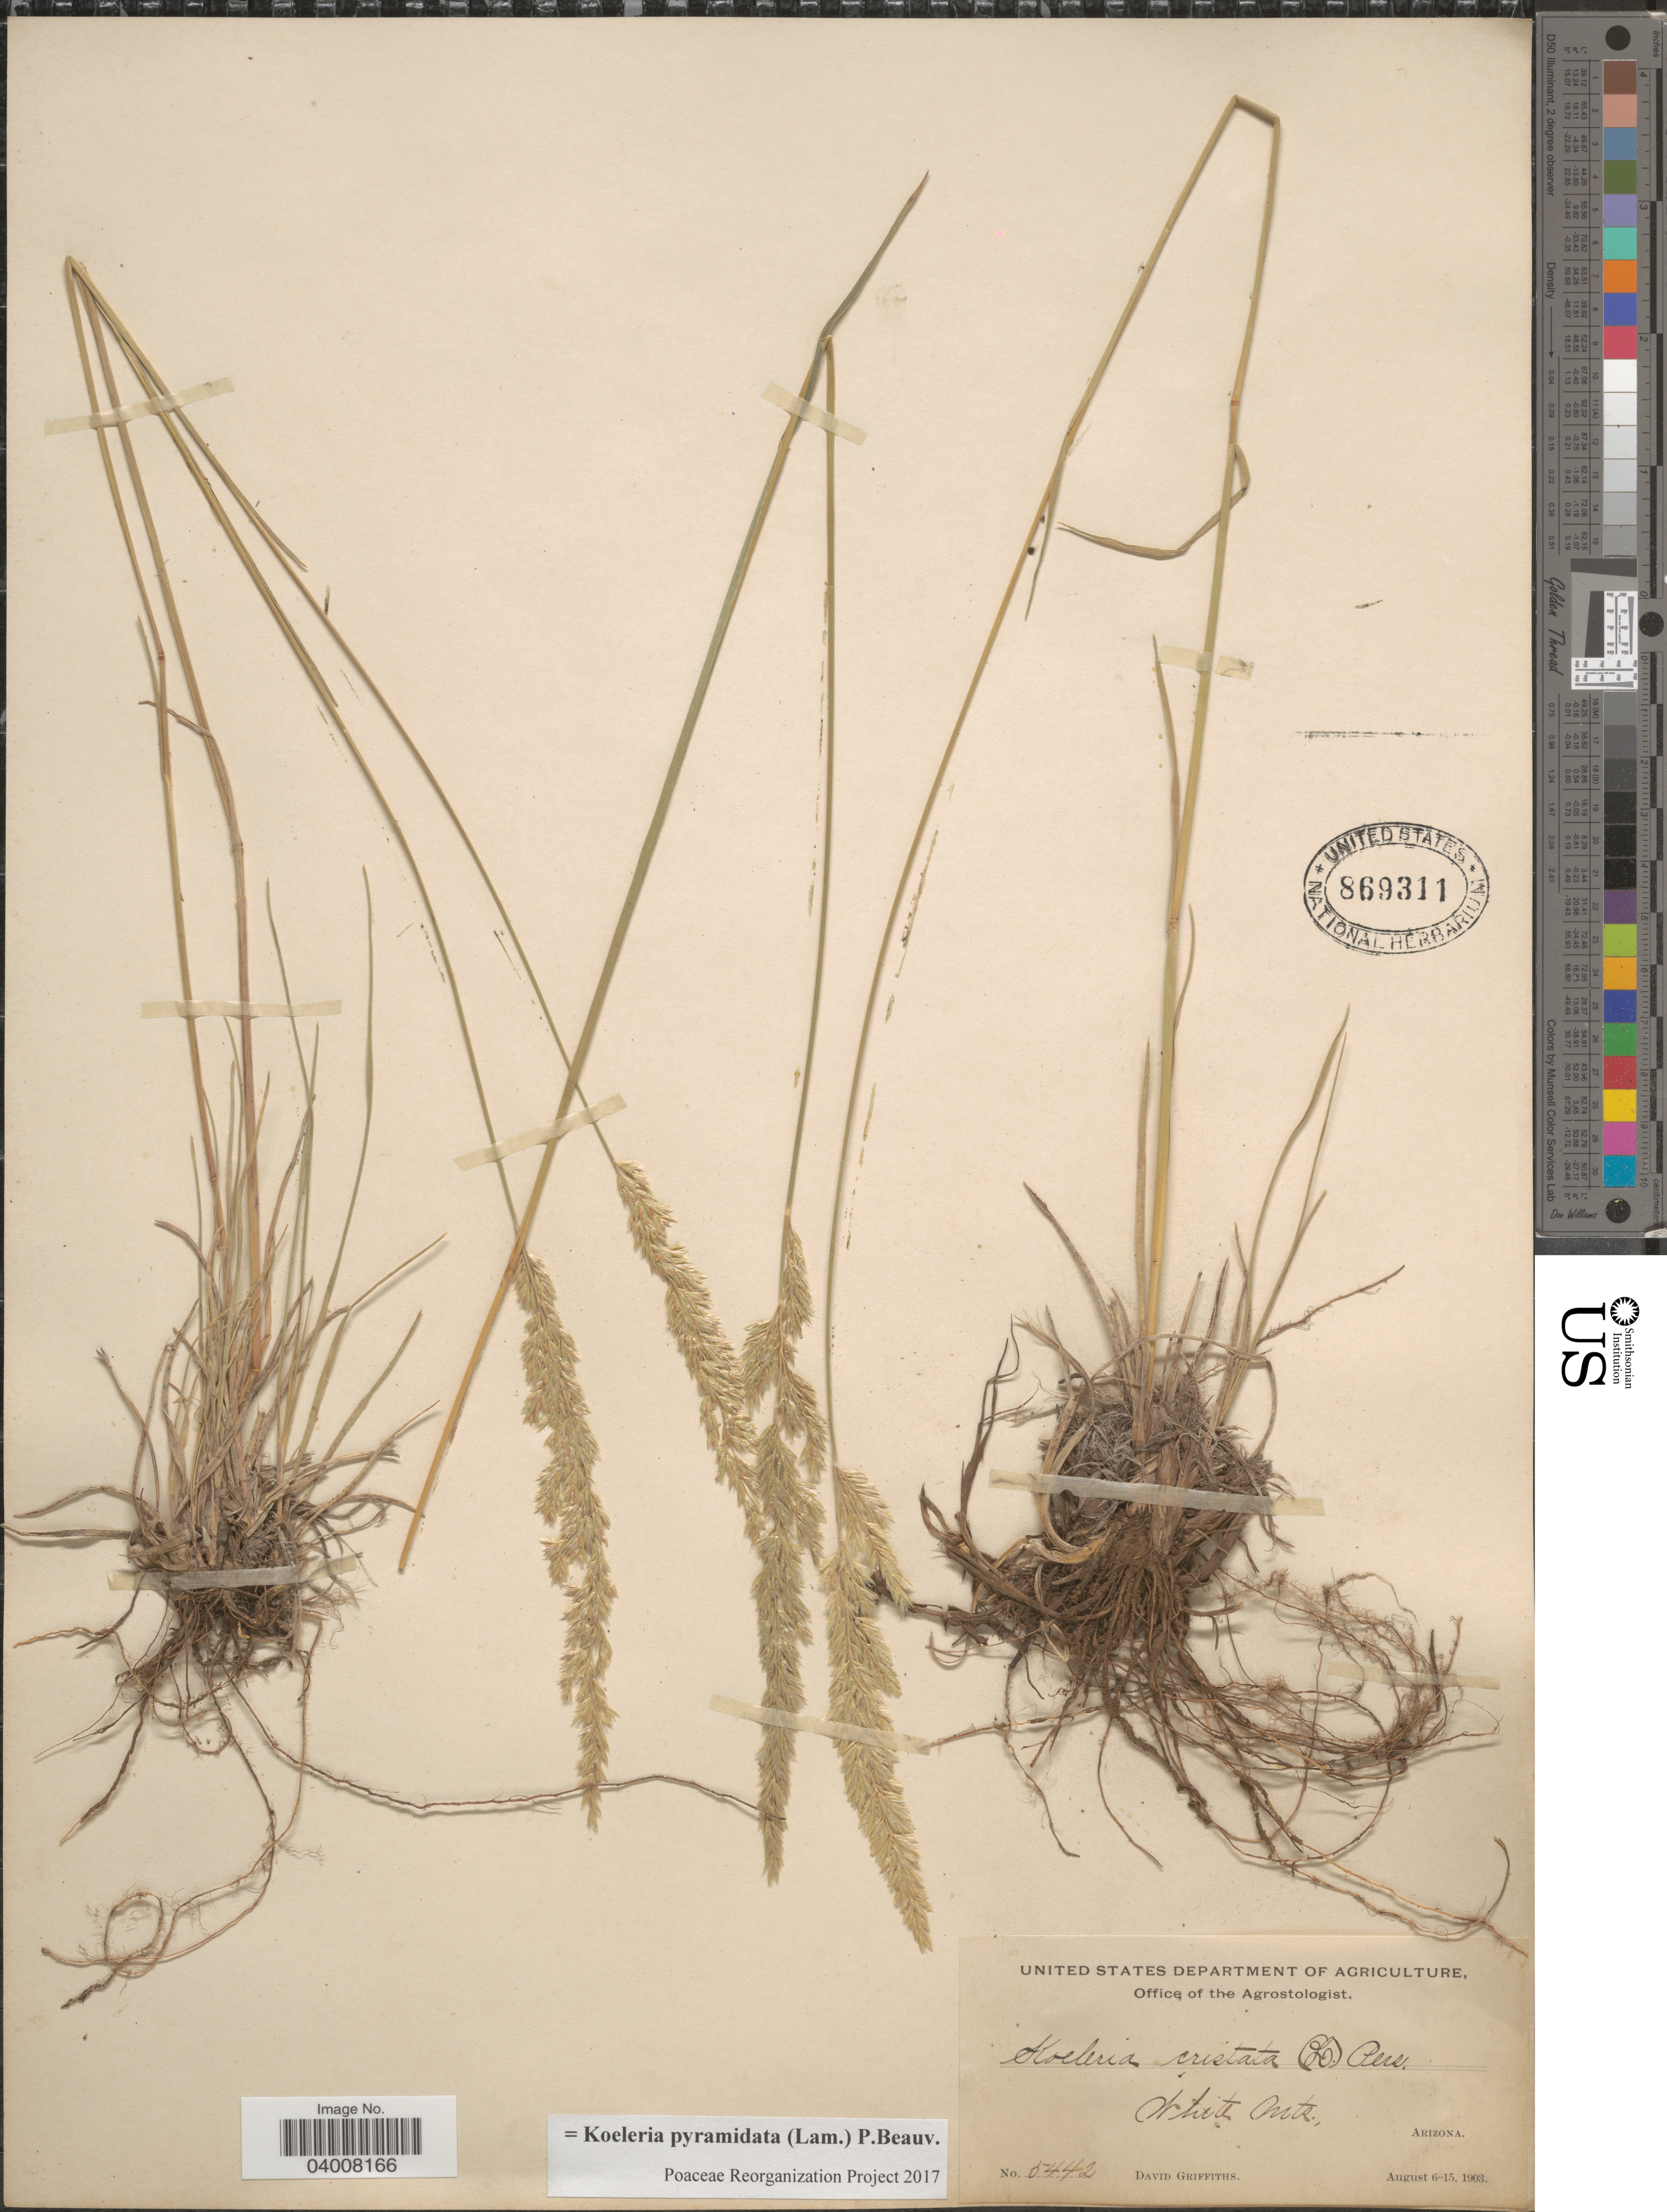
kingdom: Plantae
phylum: Tracheophyta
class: Liliopsida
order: Poales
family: Poaceae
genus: Koeleria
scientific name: Koeleria pyramidata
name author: (Lam.) P. Beauv.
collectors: D. Griffiths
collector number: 5442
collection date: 1903-08-06/1903-08-15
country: United States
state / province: Arizona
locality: White Mts.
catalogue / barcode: US 869311